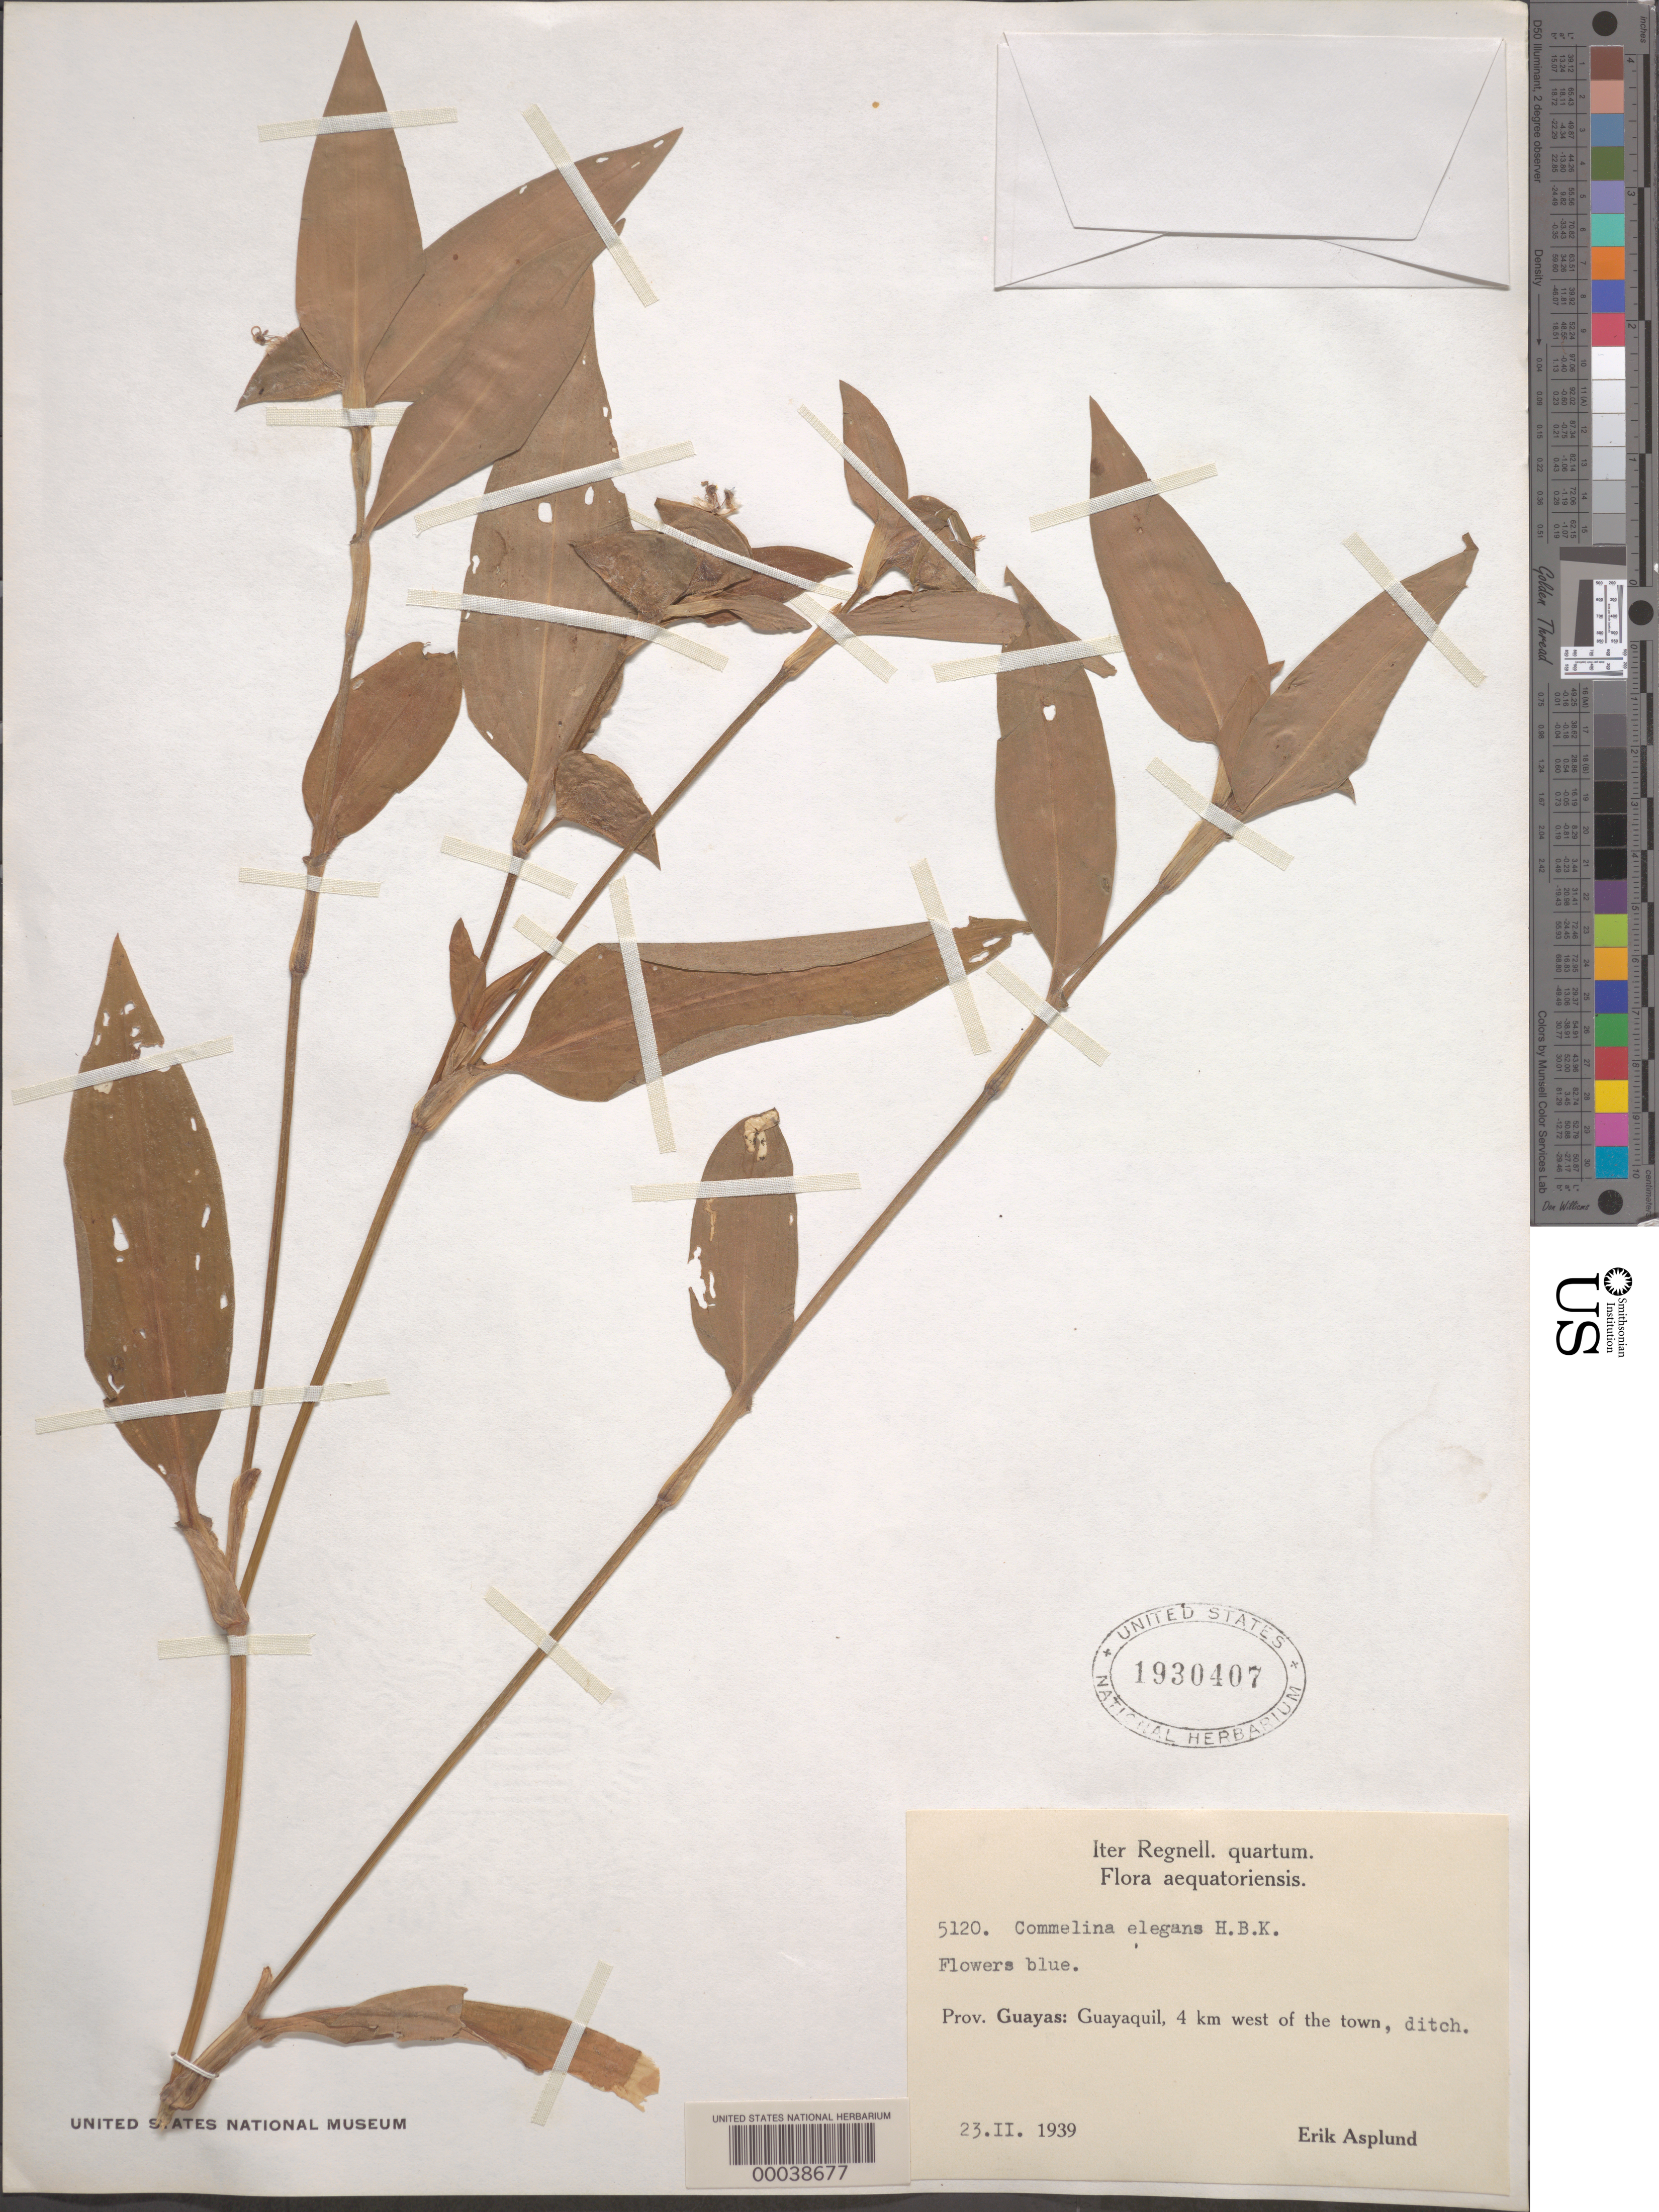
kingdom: Plantae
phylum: Tracheophyta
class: Liliopsida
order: Commelinales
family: Commelinaceae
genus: Commelina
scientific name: Commelina erecta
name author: L.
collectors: E. Asplund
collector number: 5120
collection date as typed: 23 Feb 1939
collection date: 1939-02-23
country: Ecuador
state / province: Guayas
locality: Gauyaquil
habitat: Ditch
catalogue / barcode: US 1930407